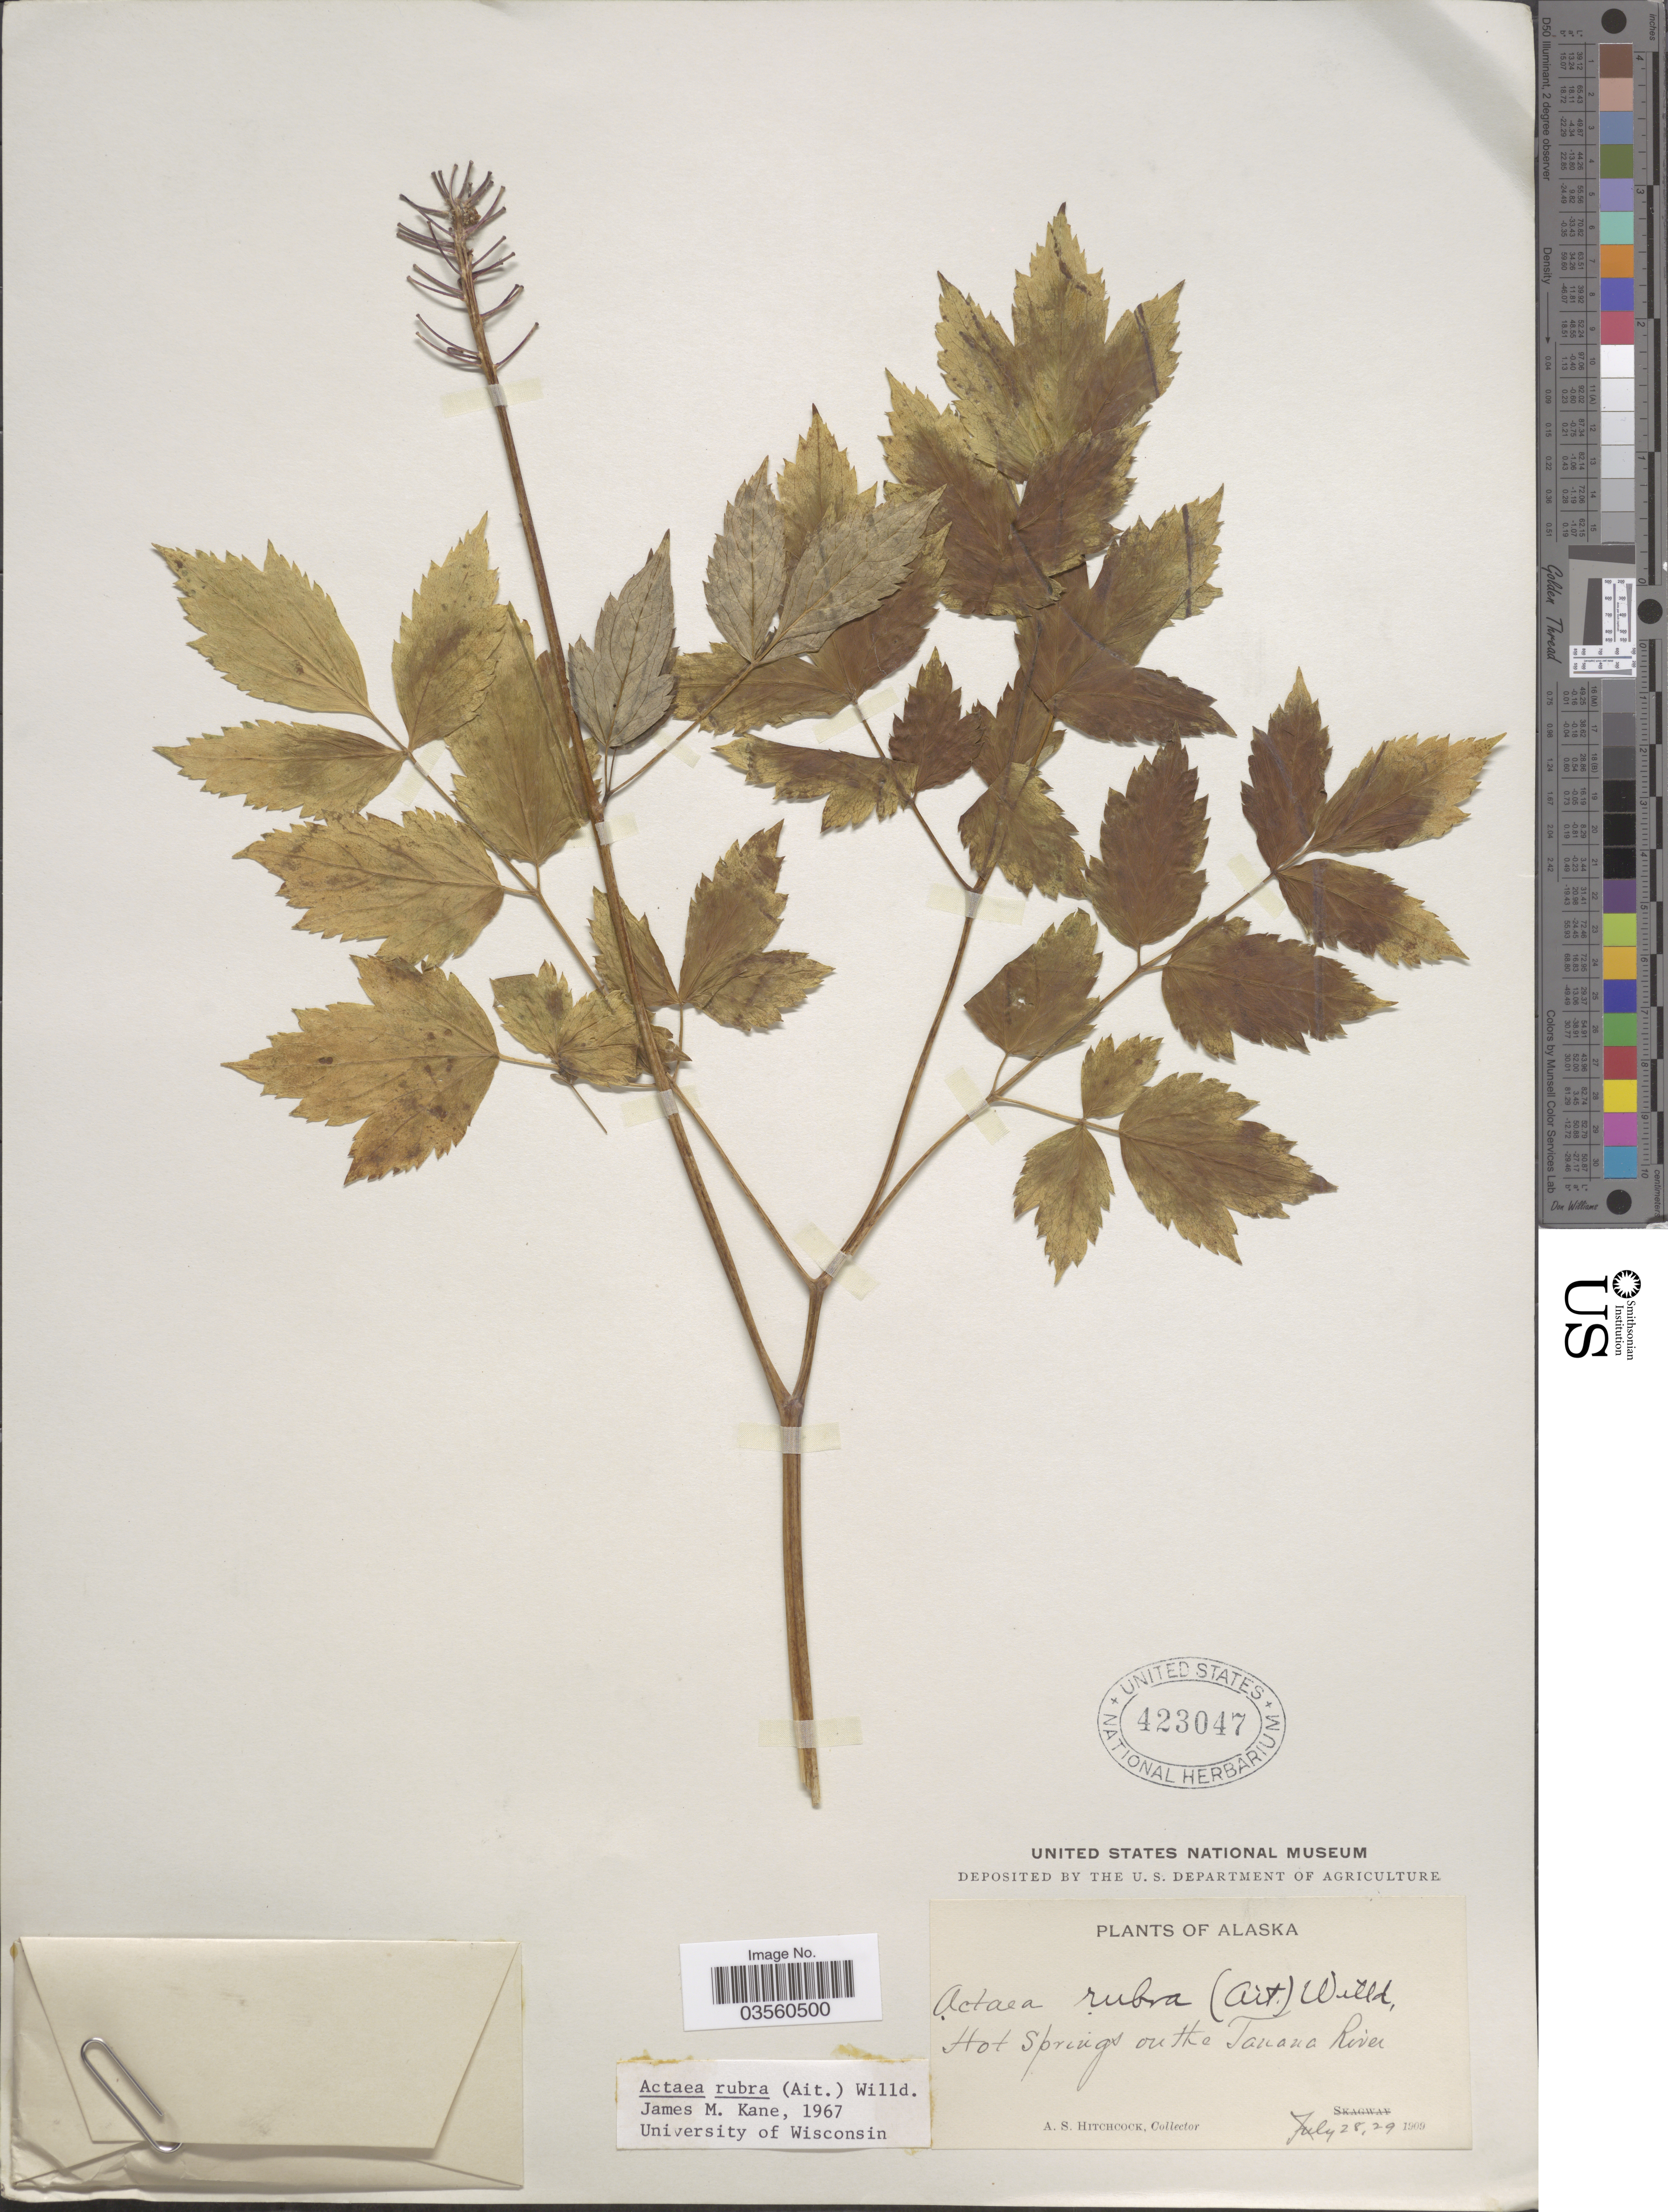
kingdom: Plantae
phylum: Tracheophyta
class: Magnoliopsida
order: Ranunculales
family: Ranunculaceae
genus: Actaea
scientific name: Actaea rubra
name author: (Aiton) Willd.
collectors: A. S. Hitchcock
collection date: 1909-07-28/1909-07-29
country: United States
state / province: Alaska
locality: Hot Springs on the Tanana River.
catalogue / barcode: US 423047